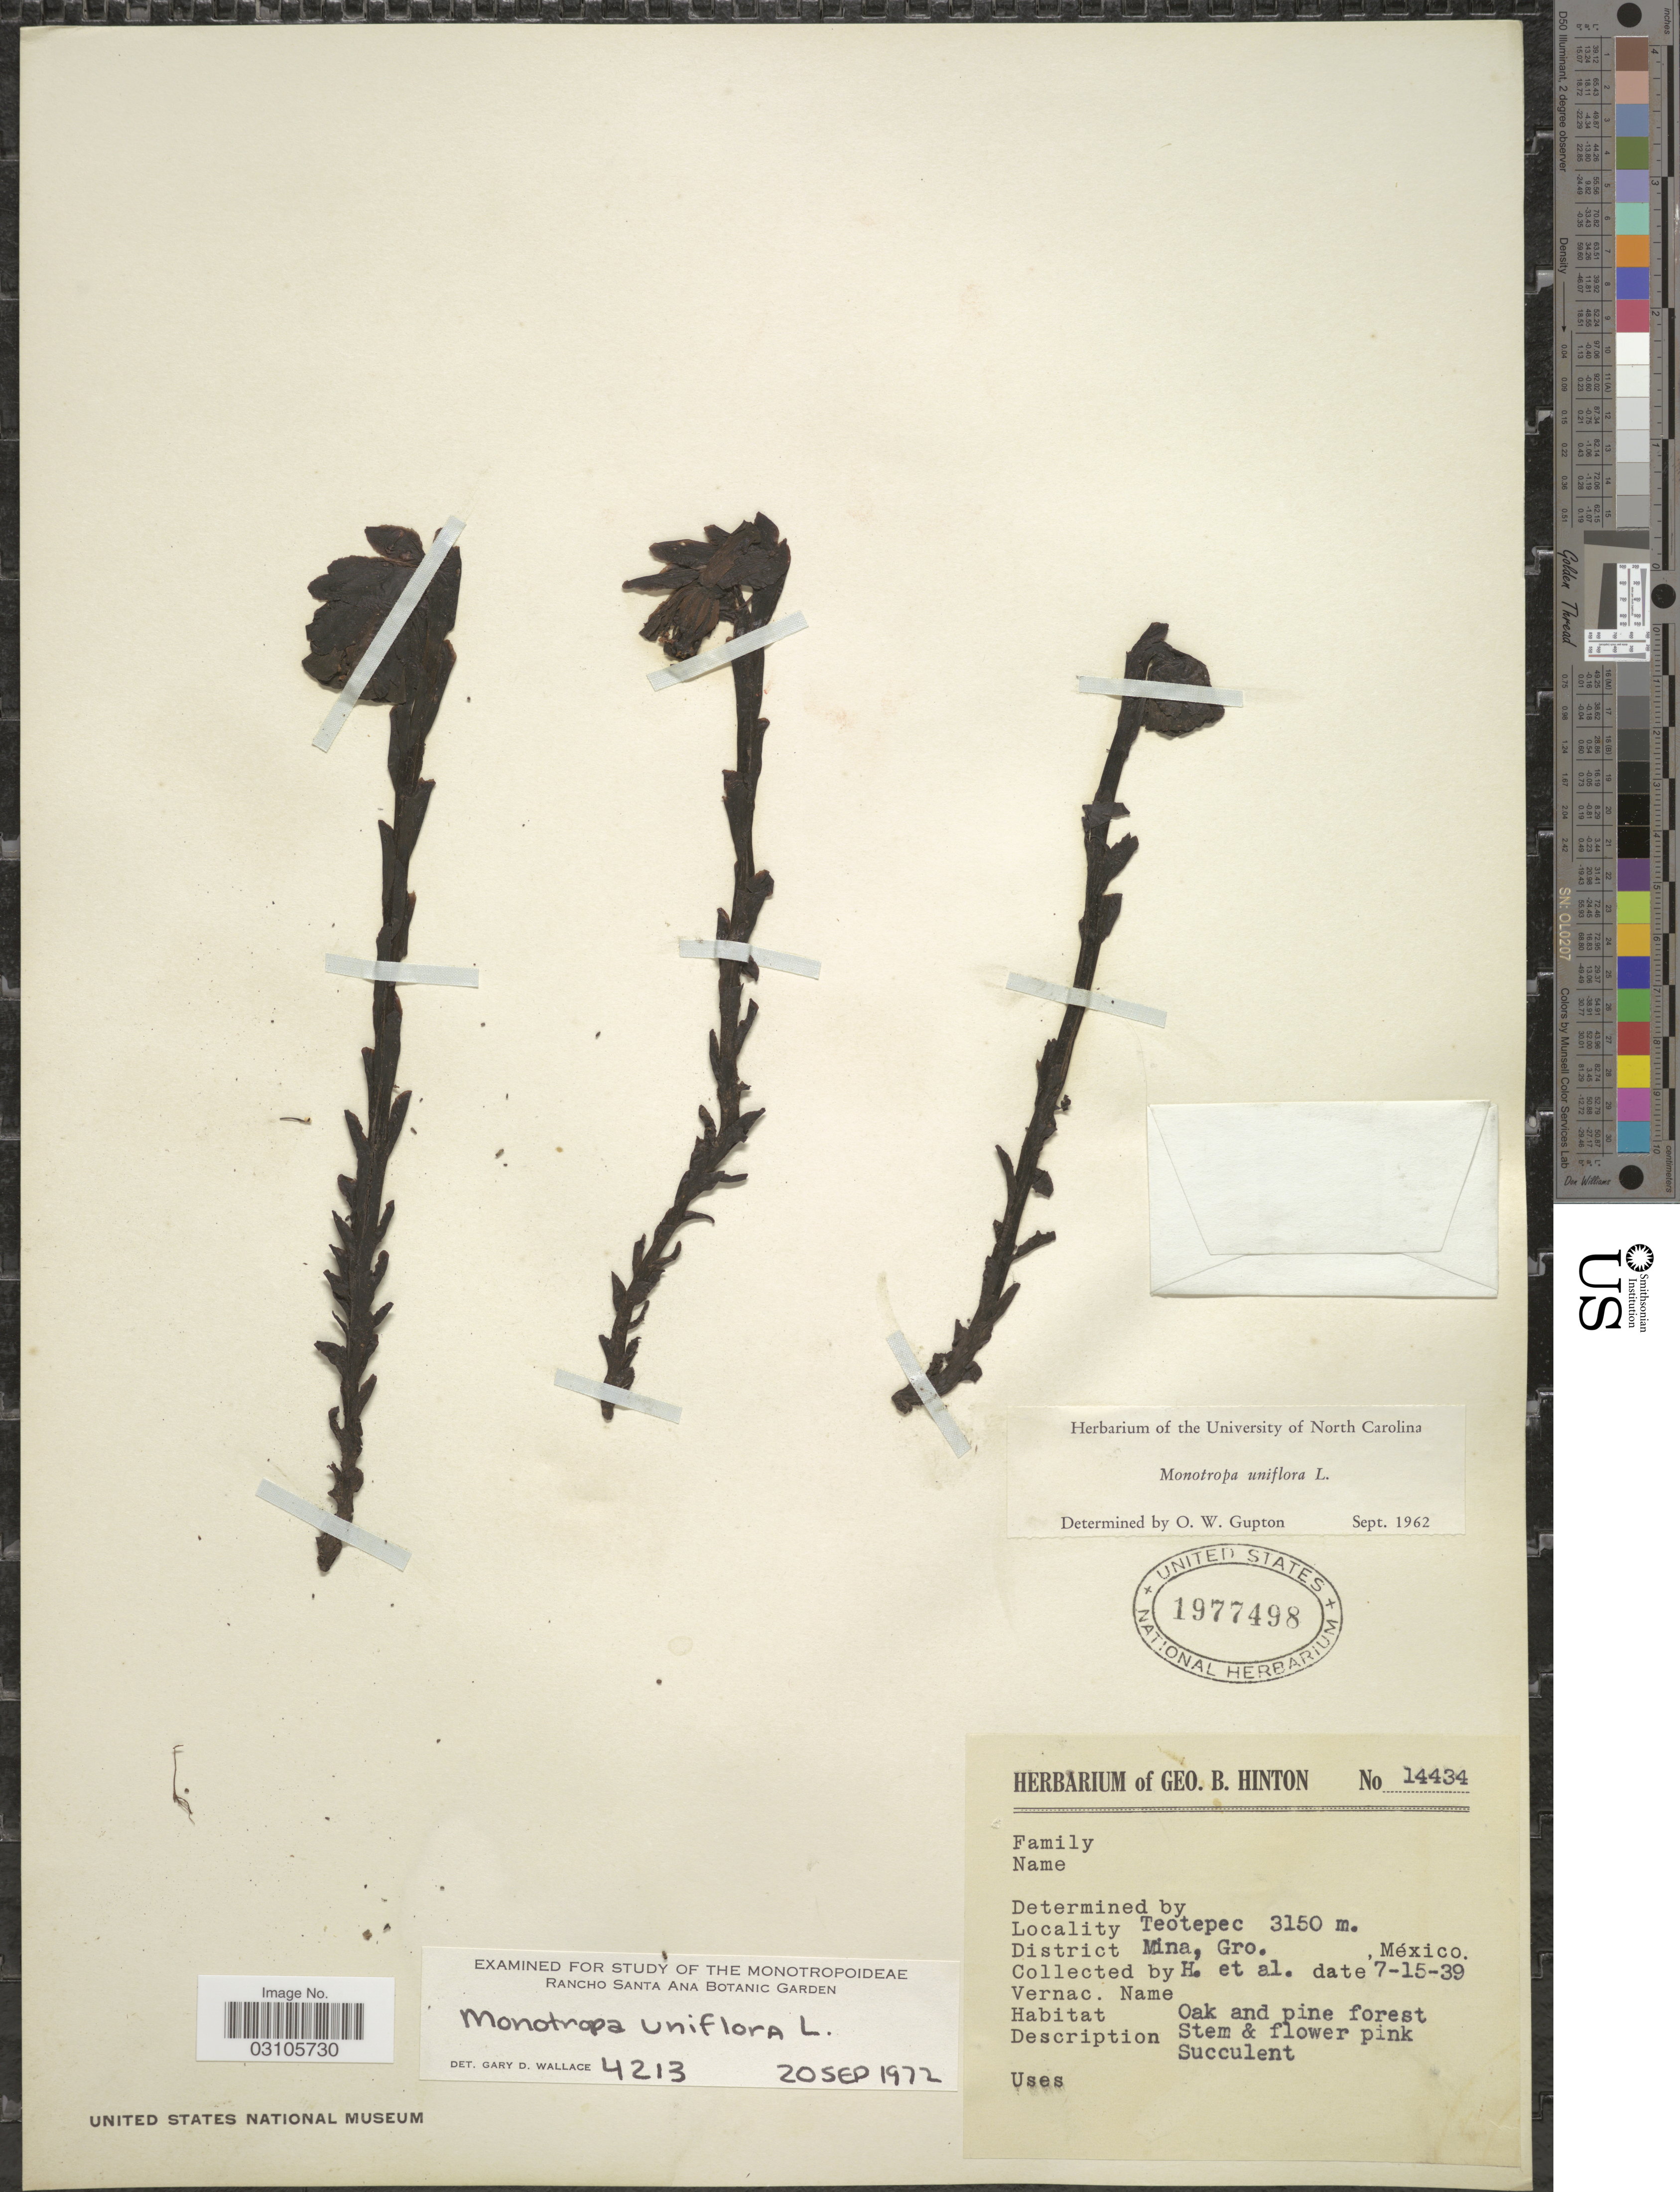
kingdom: Plantae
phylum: Tracheophyta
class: Magnoliopsida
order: Ericales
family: Ericaceae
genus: Monotropa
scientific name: Monotropa uniflora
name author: L.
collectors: G. B. Hinton & et al.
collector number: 14434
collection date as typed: Transcribed d/m/y: 15/7/39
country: Mexico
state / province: Guerrero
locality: Teotepec. District Mina.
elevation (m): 3150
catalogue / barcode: US 1977498